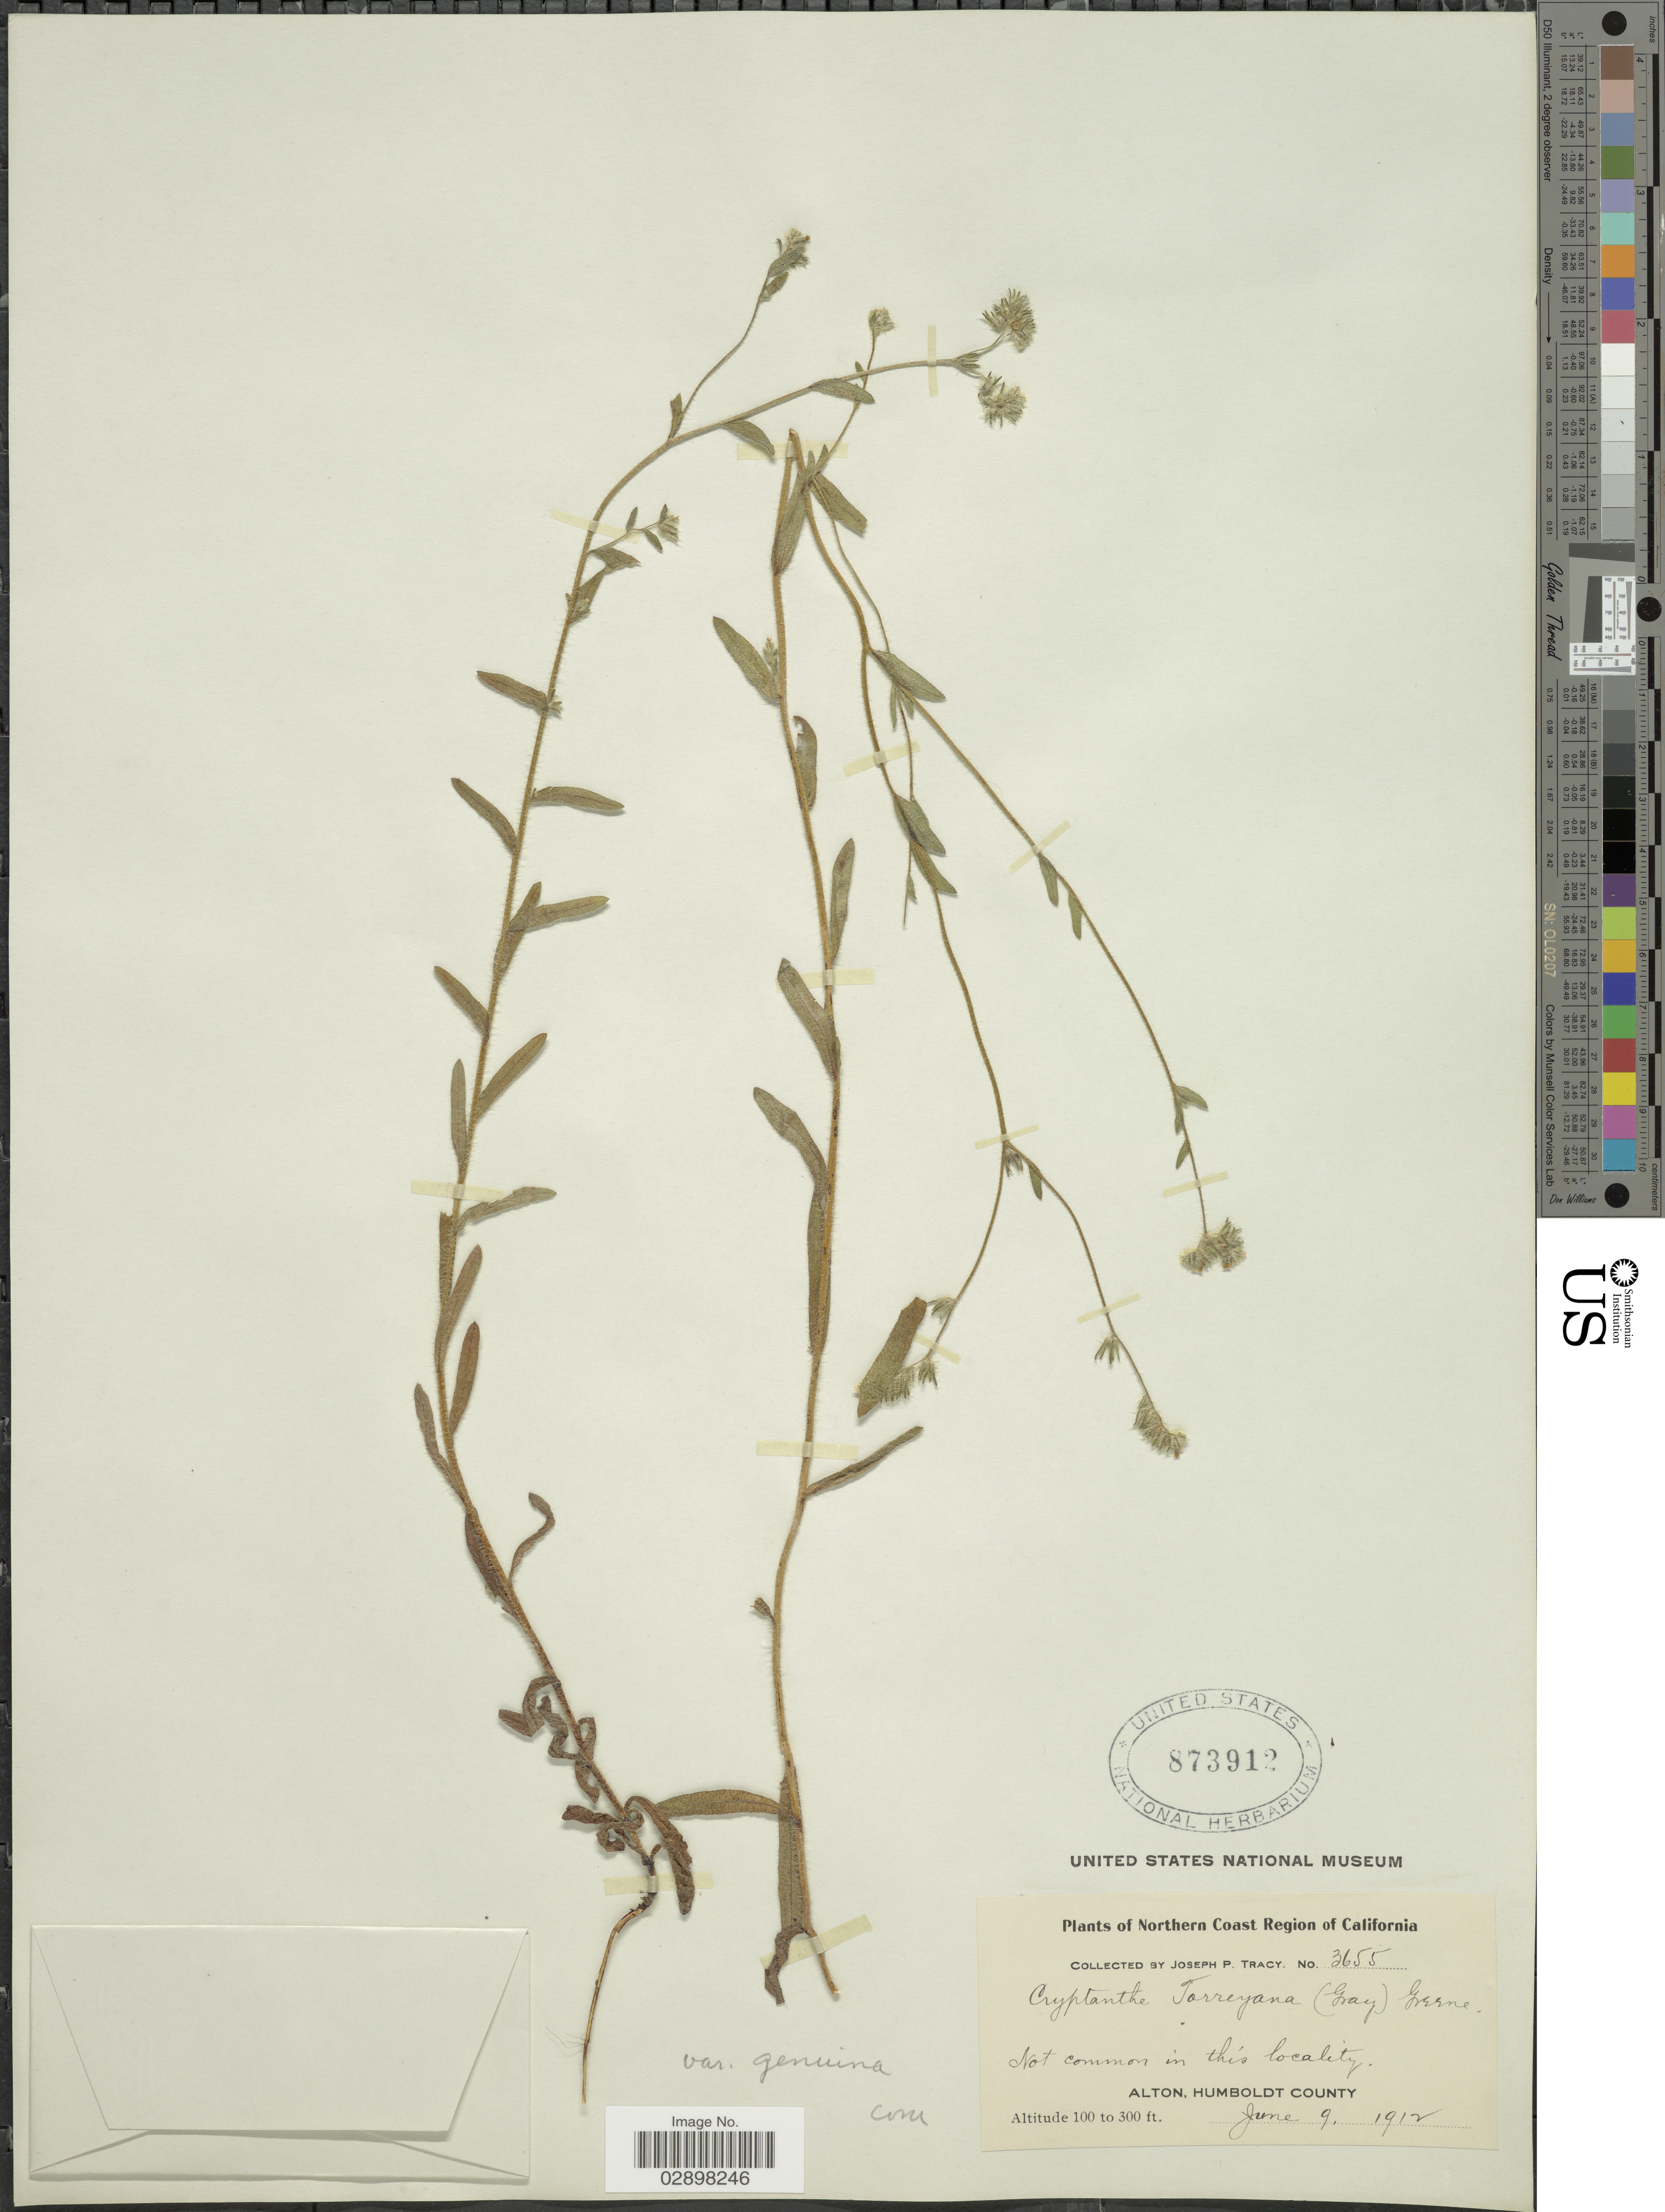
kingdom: Plantae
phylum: Tracheophyta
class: Magnoliopsida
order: Boraginales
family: Boraginaceae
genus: Cryptantha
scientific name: Cryptantha torreyana var. genuina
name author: I.M. Johnst.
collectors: J. Tracy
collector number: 3655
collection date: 1912-06-09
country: United States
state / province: California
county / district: Humboldt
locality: Northern Coast Ranges, Alton, Humboldt County.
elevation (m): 30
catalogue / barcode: US 873912